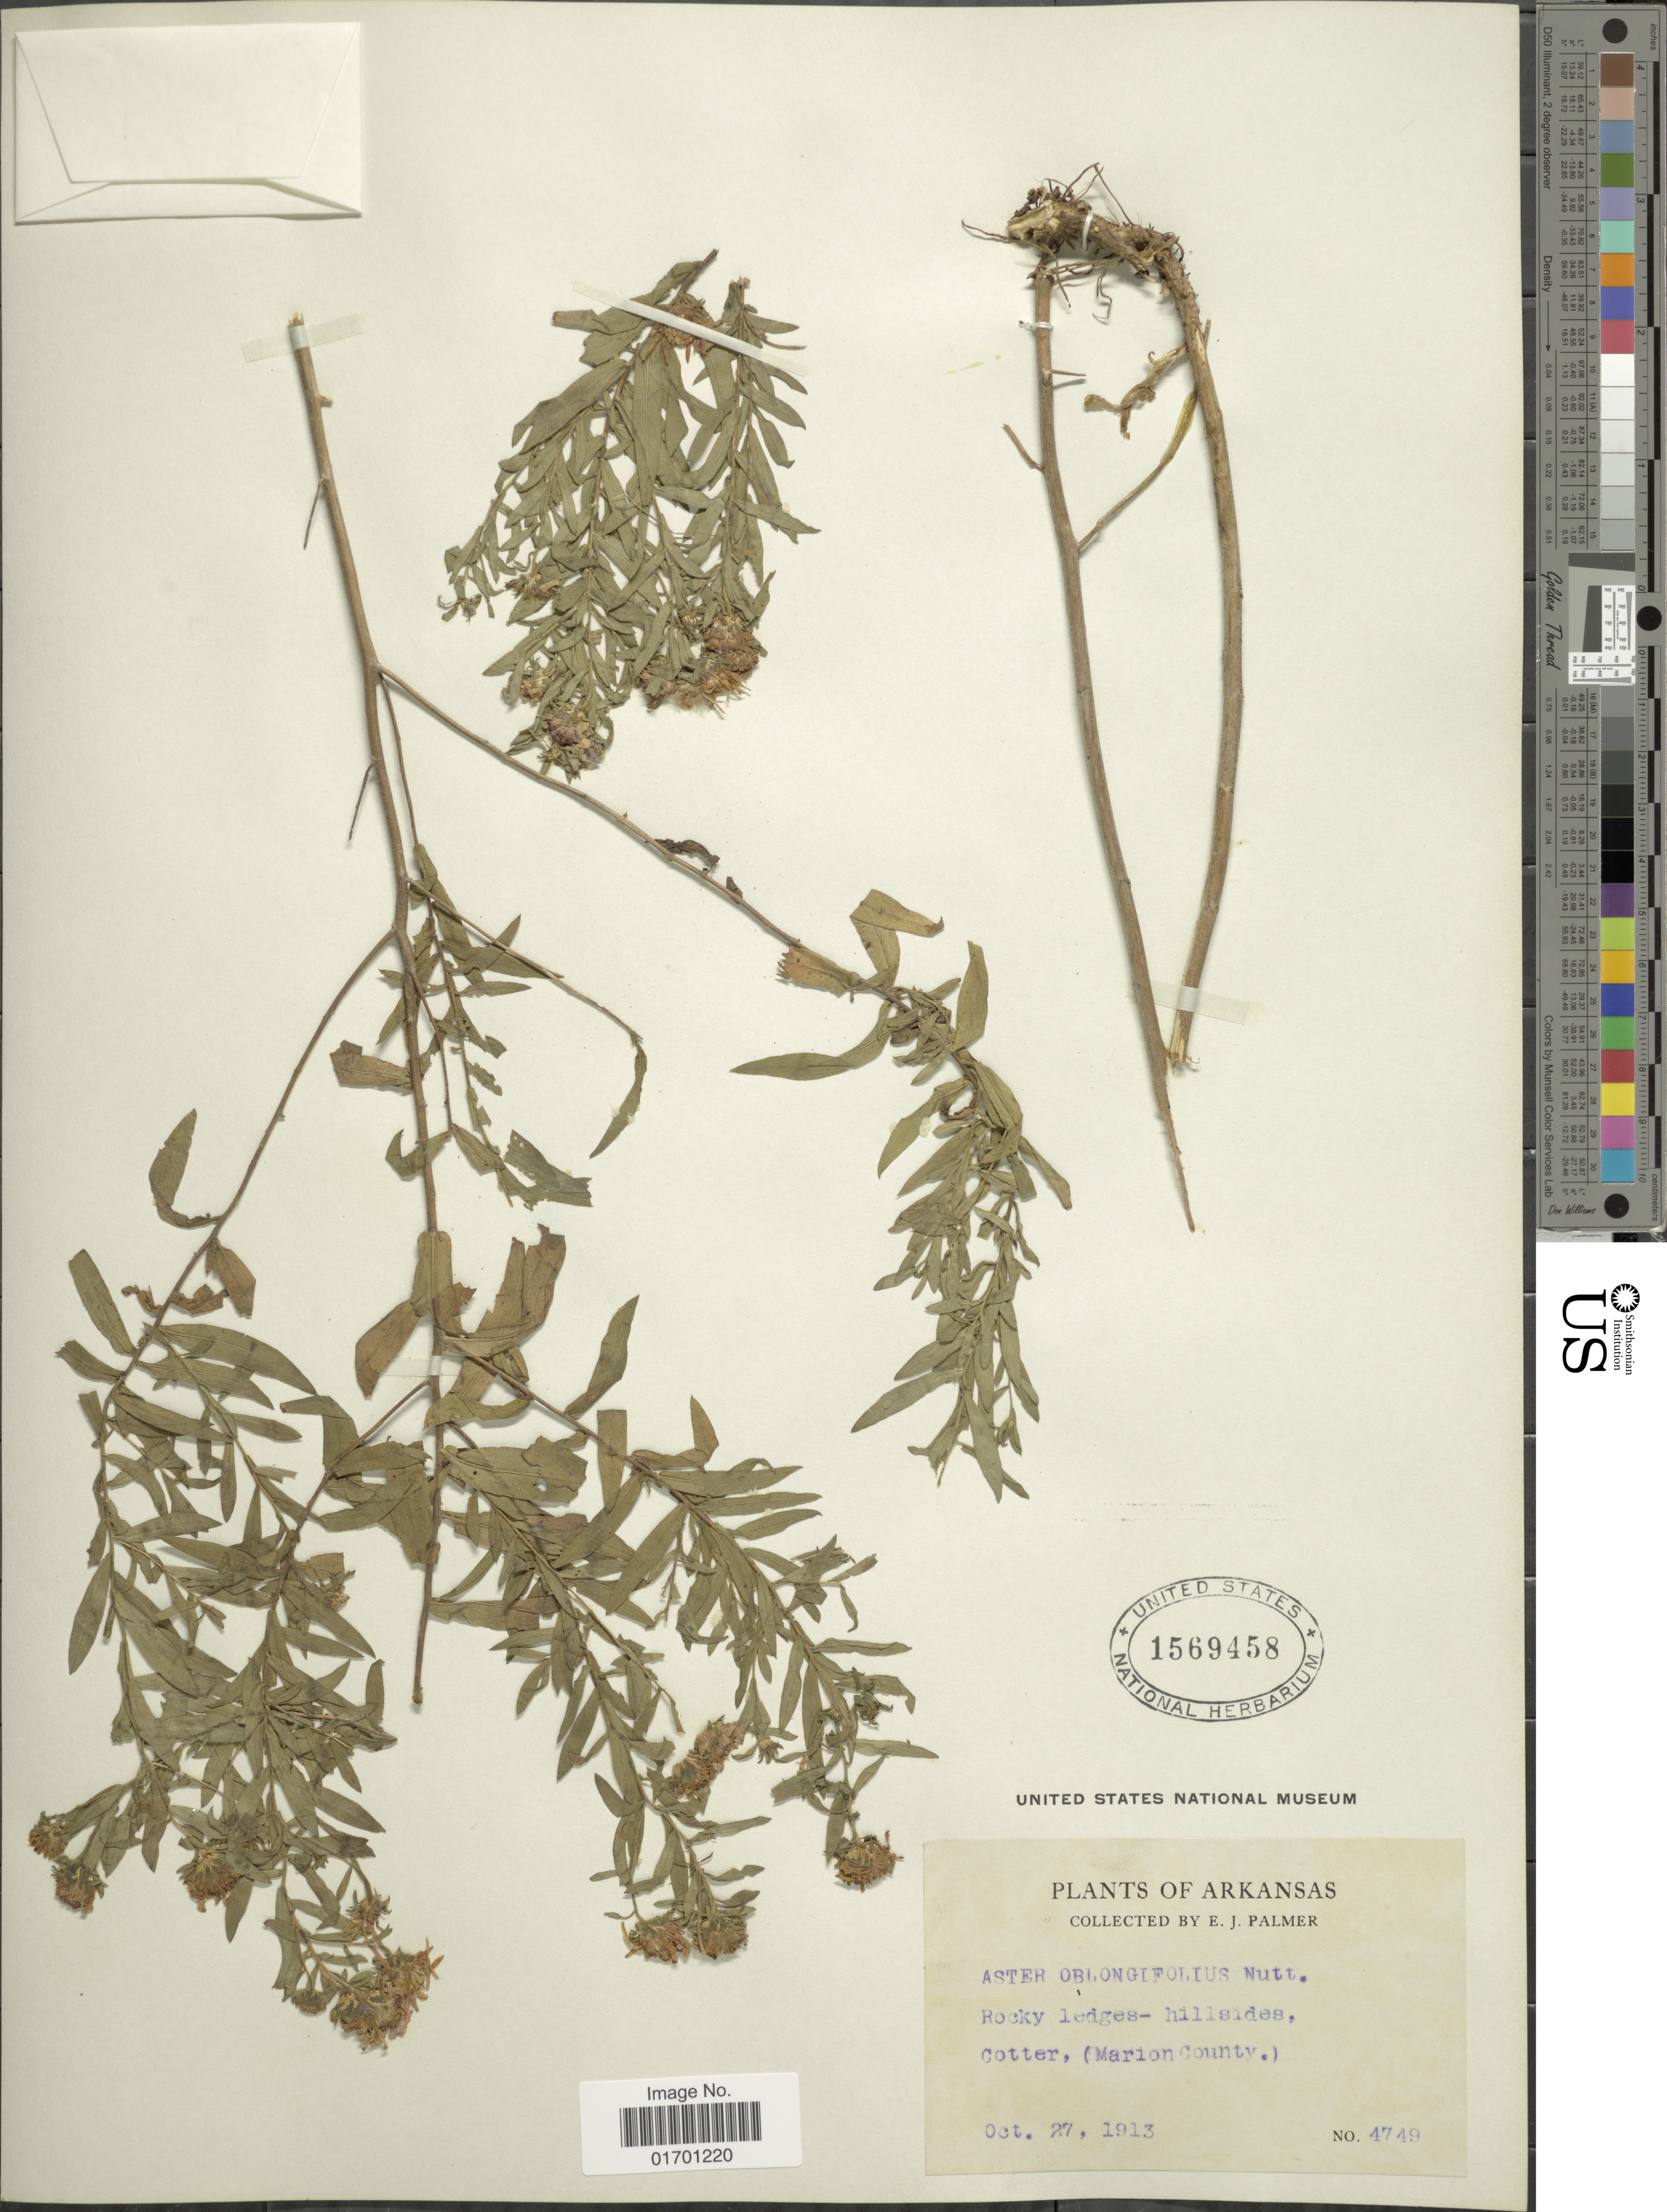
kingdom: Plantae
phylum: Tracheophyta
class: Magnoliopsida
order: Asterales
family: Asteraceae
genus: Symphyotrichum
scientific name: Symphyotrichum oblongifolium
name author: (Nutt.) G.L. Nesom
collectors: E. J. Palmer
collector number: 4749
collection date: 1913-10-27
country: United States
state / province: Arkansas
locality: Rocky Ledges - hillsides, cotter ( Marion County )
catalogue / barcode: US 1569458